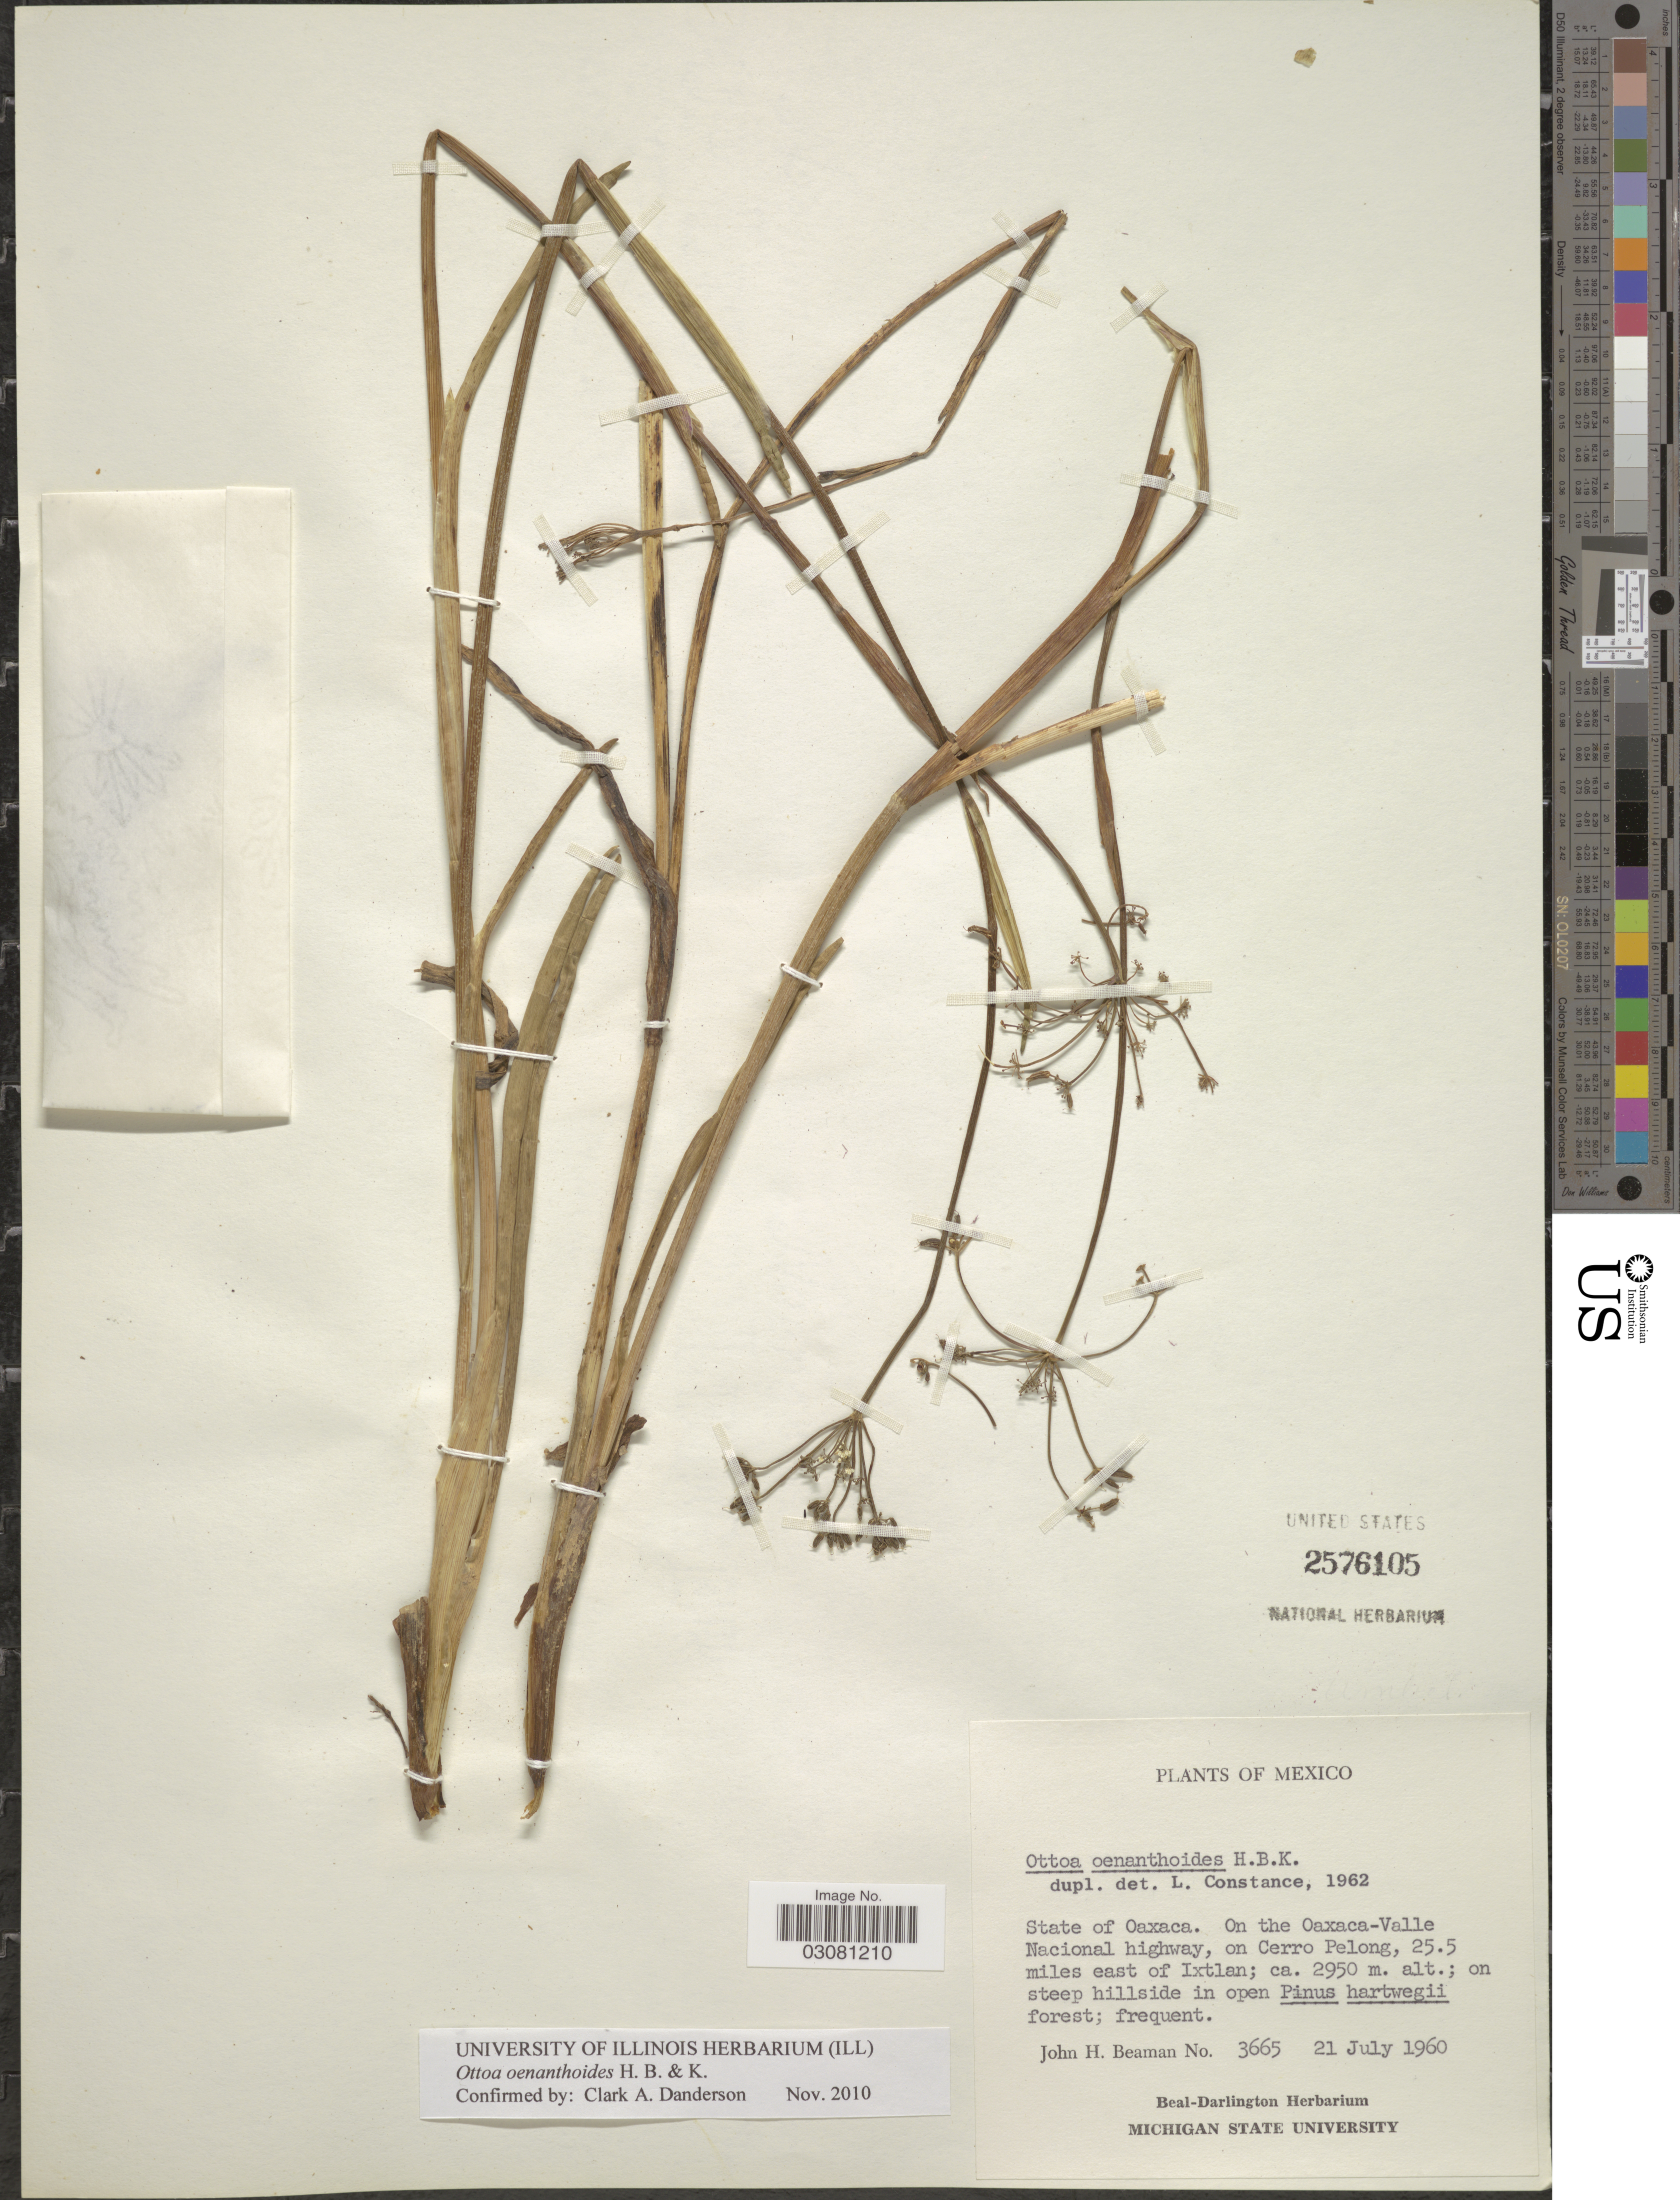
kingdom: Plantae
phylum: Tracheophyta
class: Magnoliopsida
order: Apiales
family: Apiaceae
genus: Ottoa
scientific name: Ottoa oenanthoides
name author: Kunth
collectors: J. H. Beaman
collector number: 3665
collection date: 1960-07-21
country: Mexico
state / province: Oaxaca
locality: On the Oaxaca-Valle Nacional highway, on Cerro Pelong, 25.5 miles east of Ixtlan.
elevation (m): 2950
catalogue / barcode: US 2576105